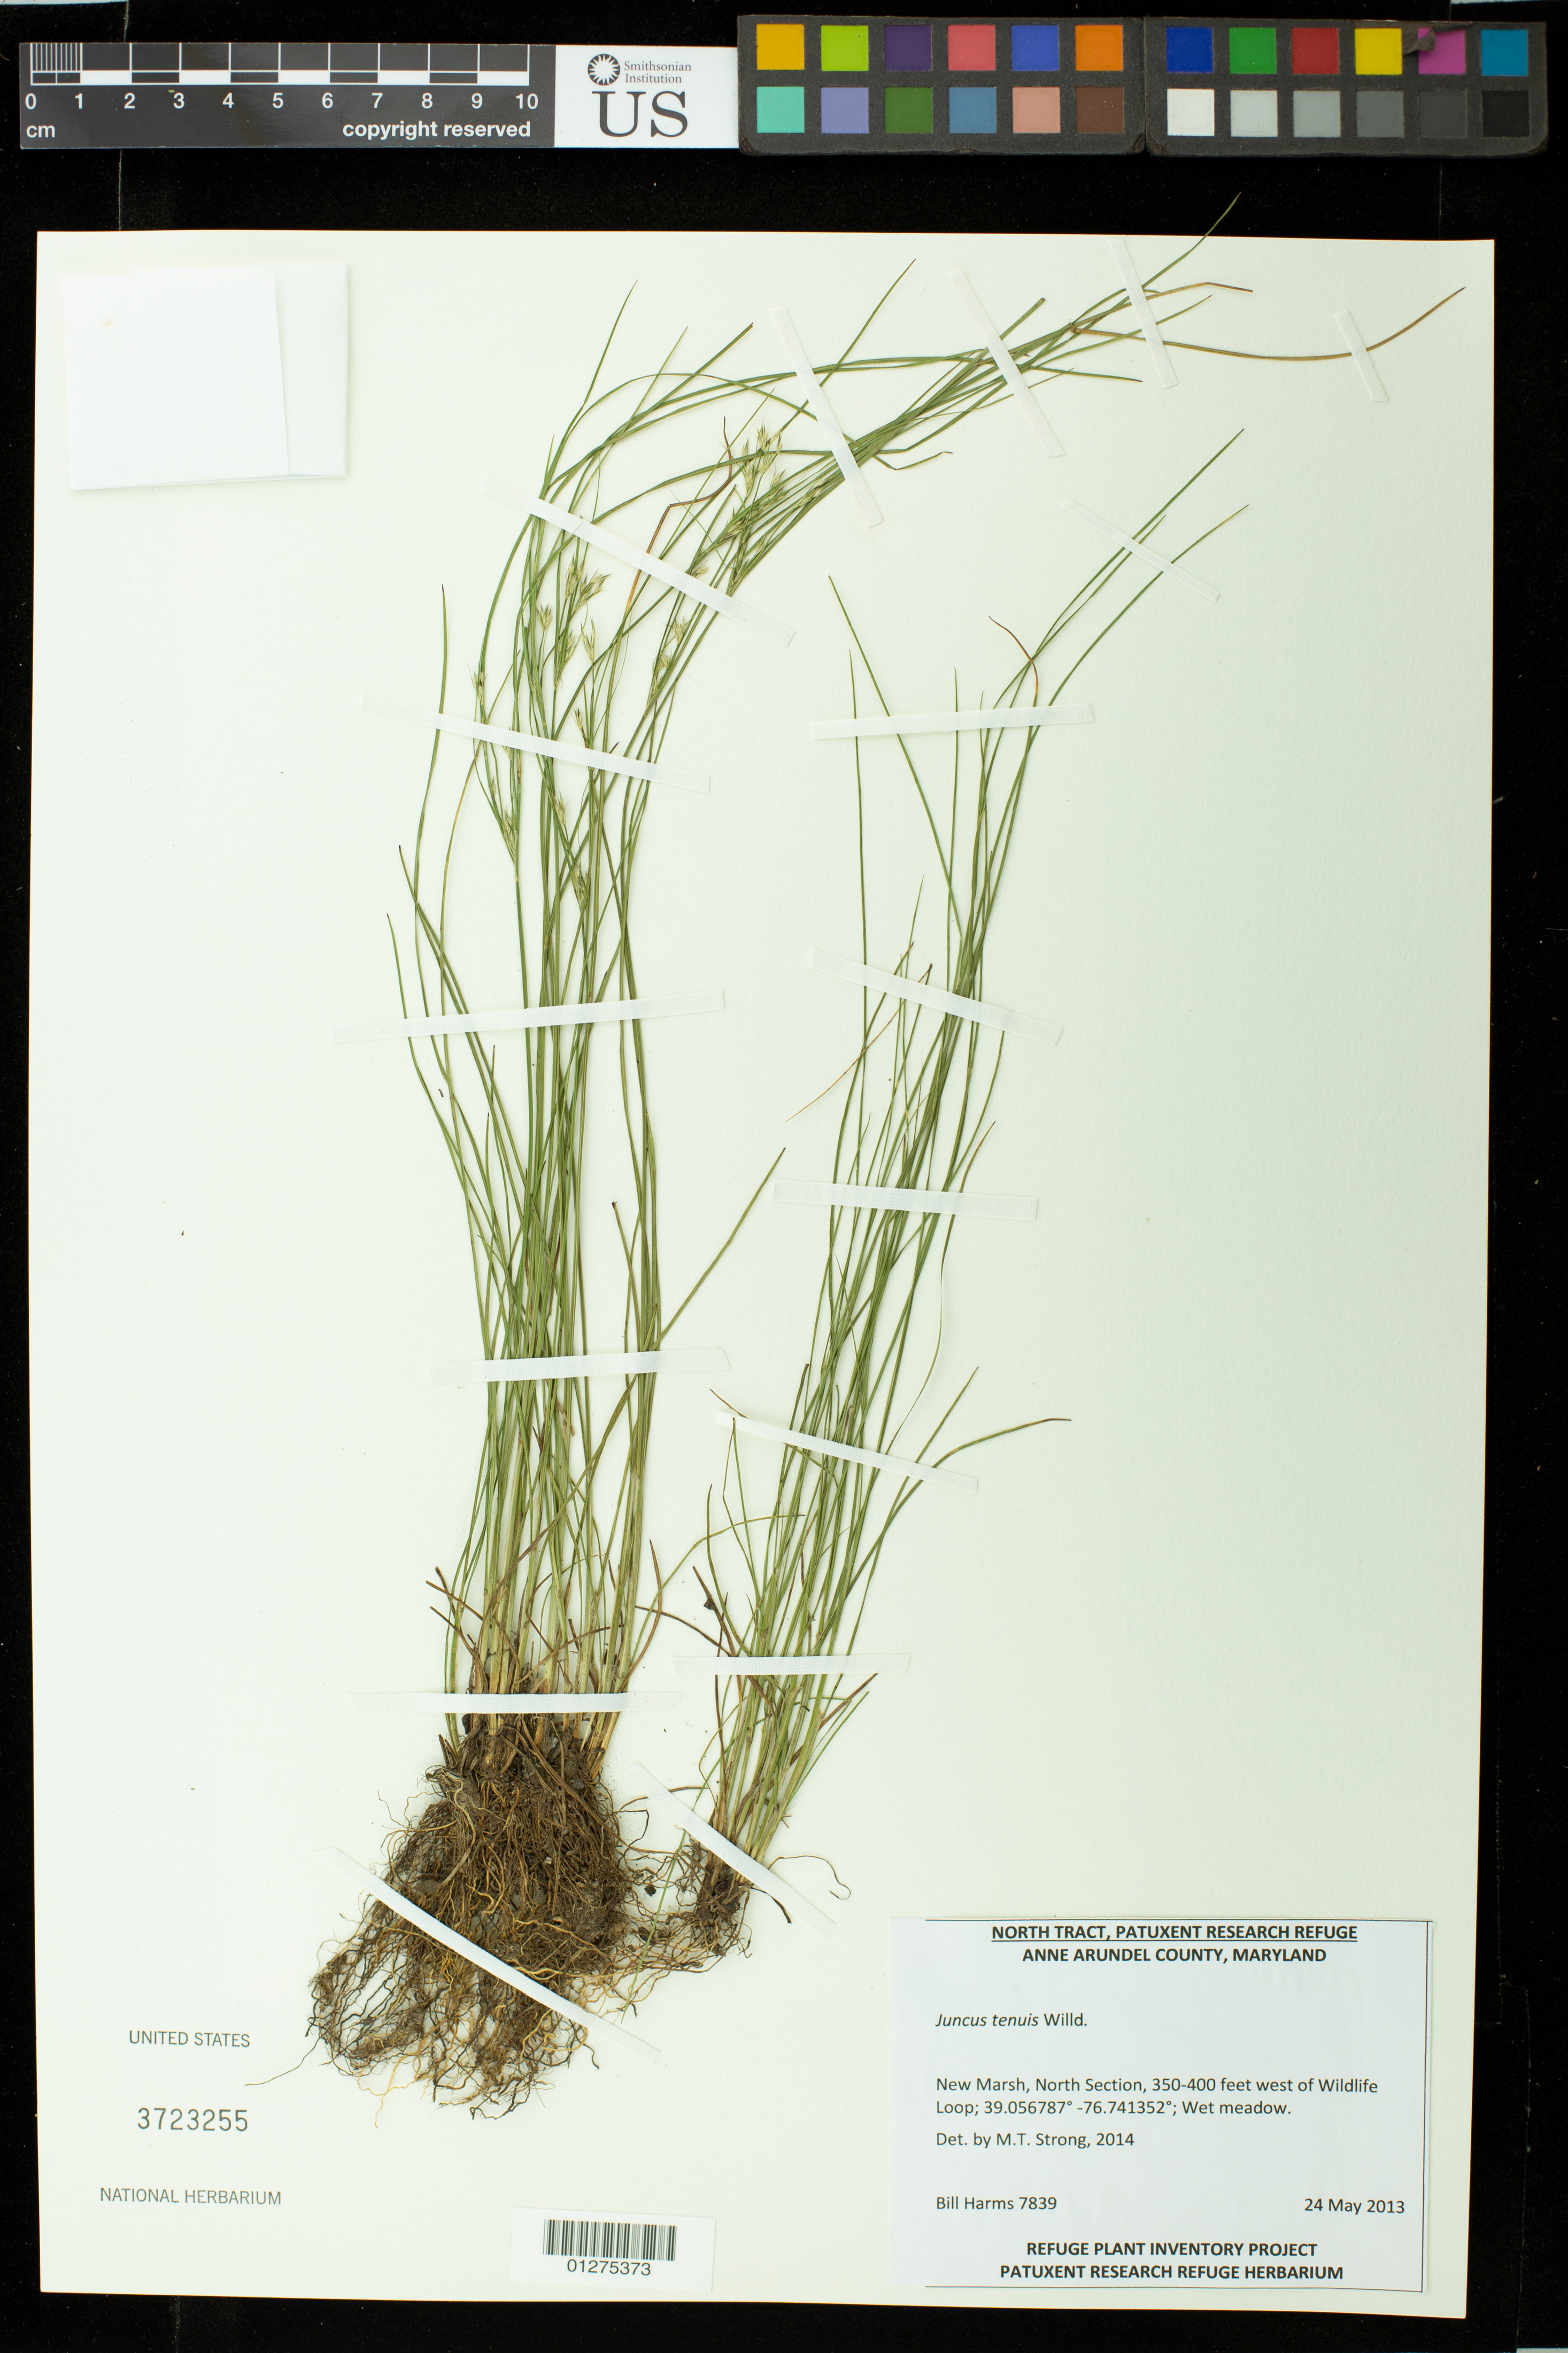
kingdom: Plantae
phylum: Tracheophyta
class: Liliopsida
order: Poales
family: Juncaceae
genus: Juncus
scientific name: Juncus tenuis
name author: Willd.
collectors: B. Harms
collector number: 7839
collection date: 2013-05-24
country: United States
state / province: Maryland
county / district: Anne Arundel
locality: New Marsh, North Section, 350-400 feet west of wildlife Loop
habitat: Wet meadow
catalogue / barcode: US 3723255